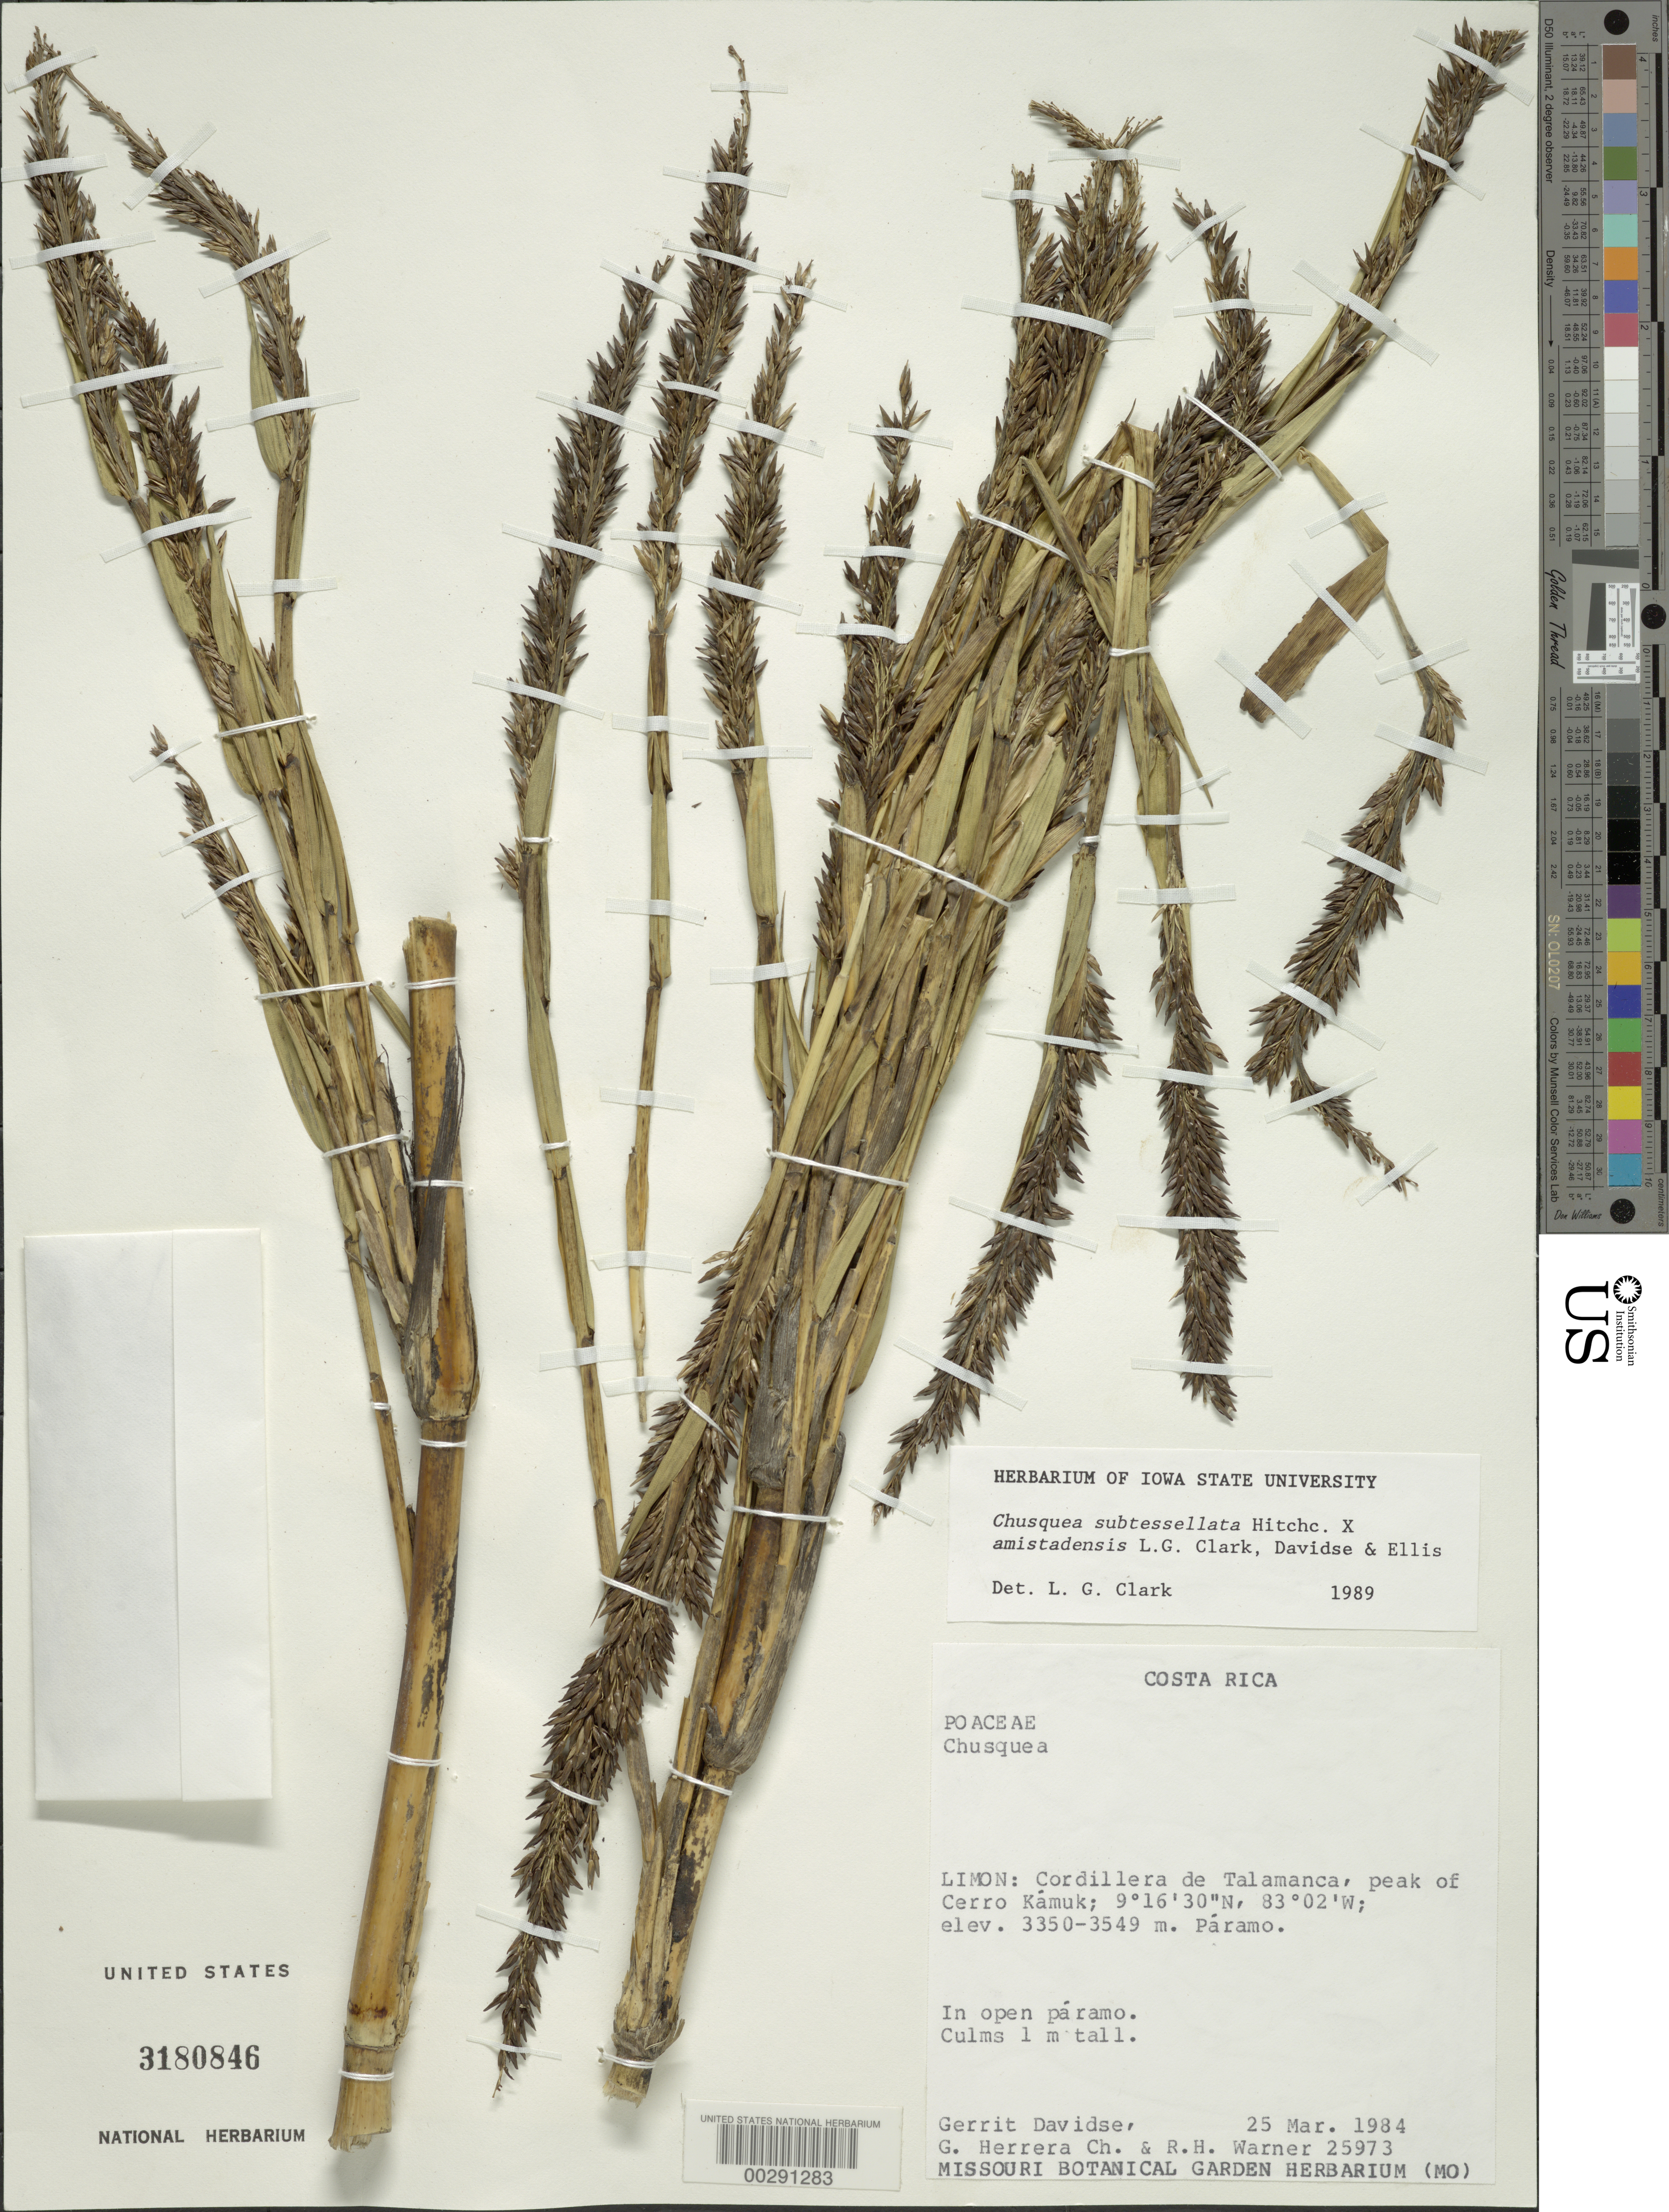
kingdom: Plantae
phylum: Tracheophyta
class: Liliopsida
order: Poales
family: Poaceae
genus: Chusquea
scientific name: Chusquea amistadensis x C. subtessellata Hitchc.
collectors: G. Davidse, G. Herrera Ch. & R. H. Warner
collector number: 25973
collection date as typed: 25 Mar 1984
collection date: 1984-03-25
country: Costa Rica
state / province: Limón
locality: Cordillera de talamanca, peak of cerro kamuk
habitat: Open paramo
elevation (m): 3350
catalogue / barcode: US 3180846